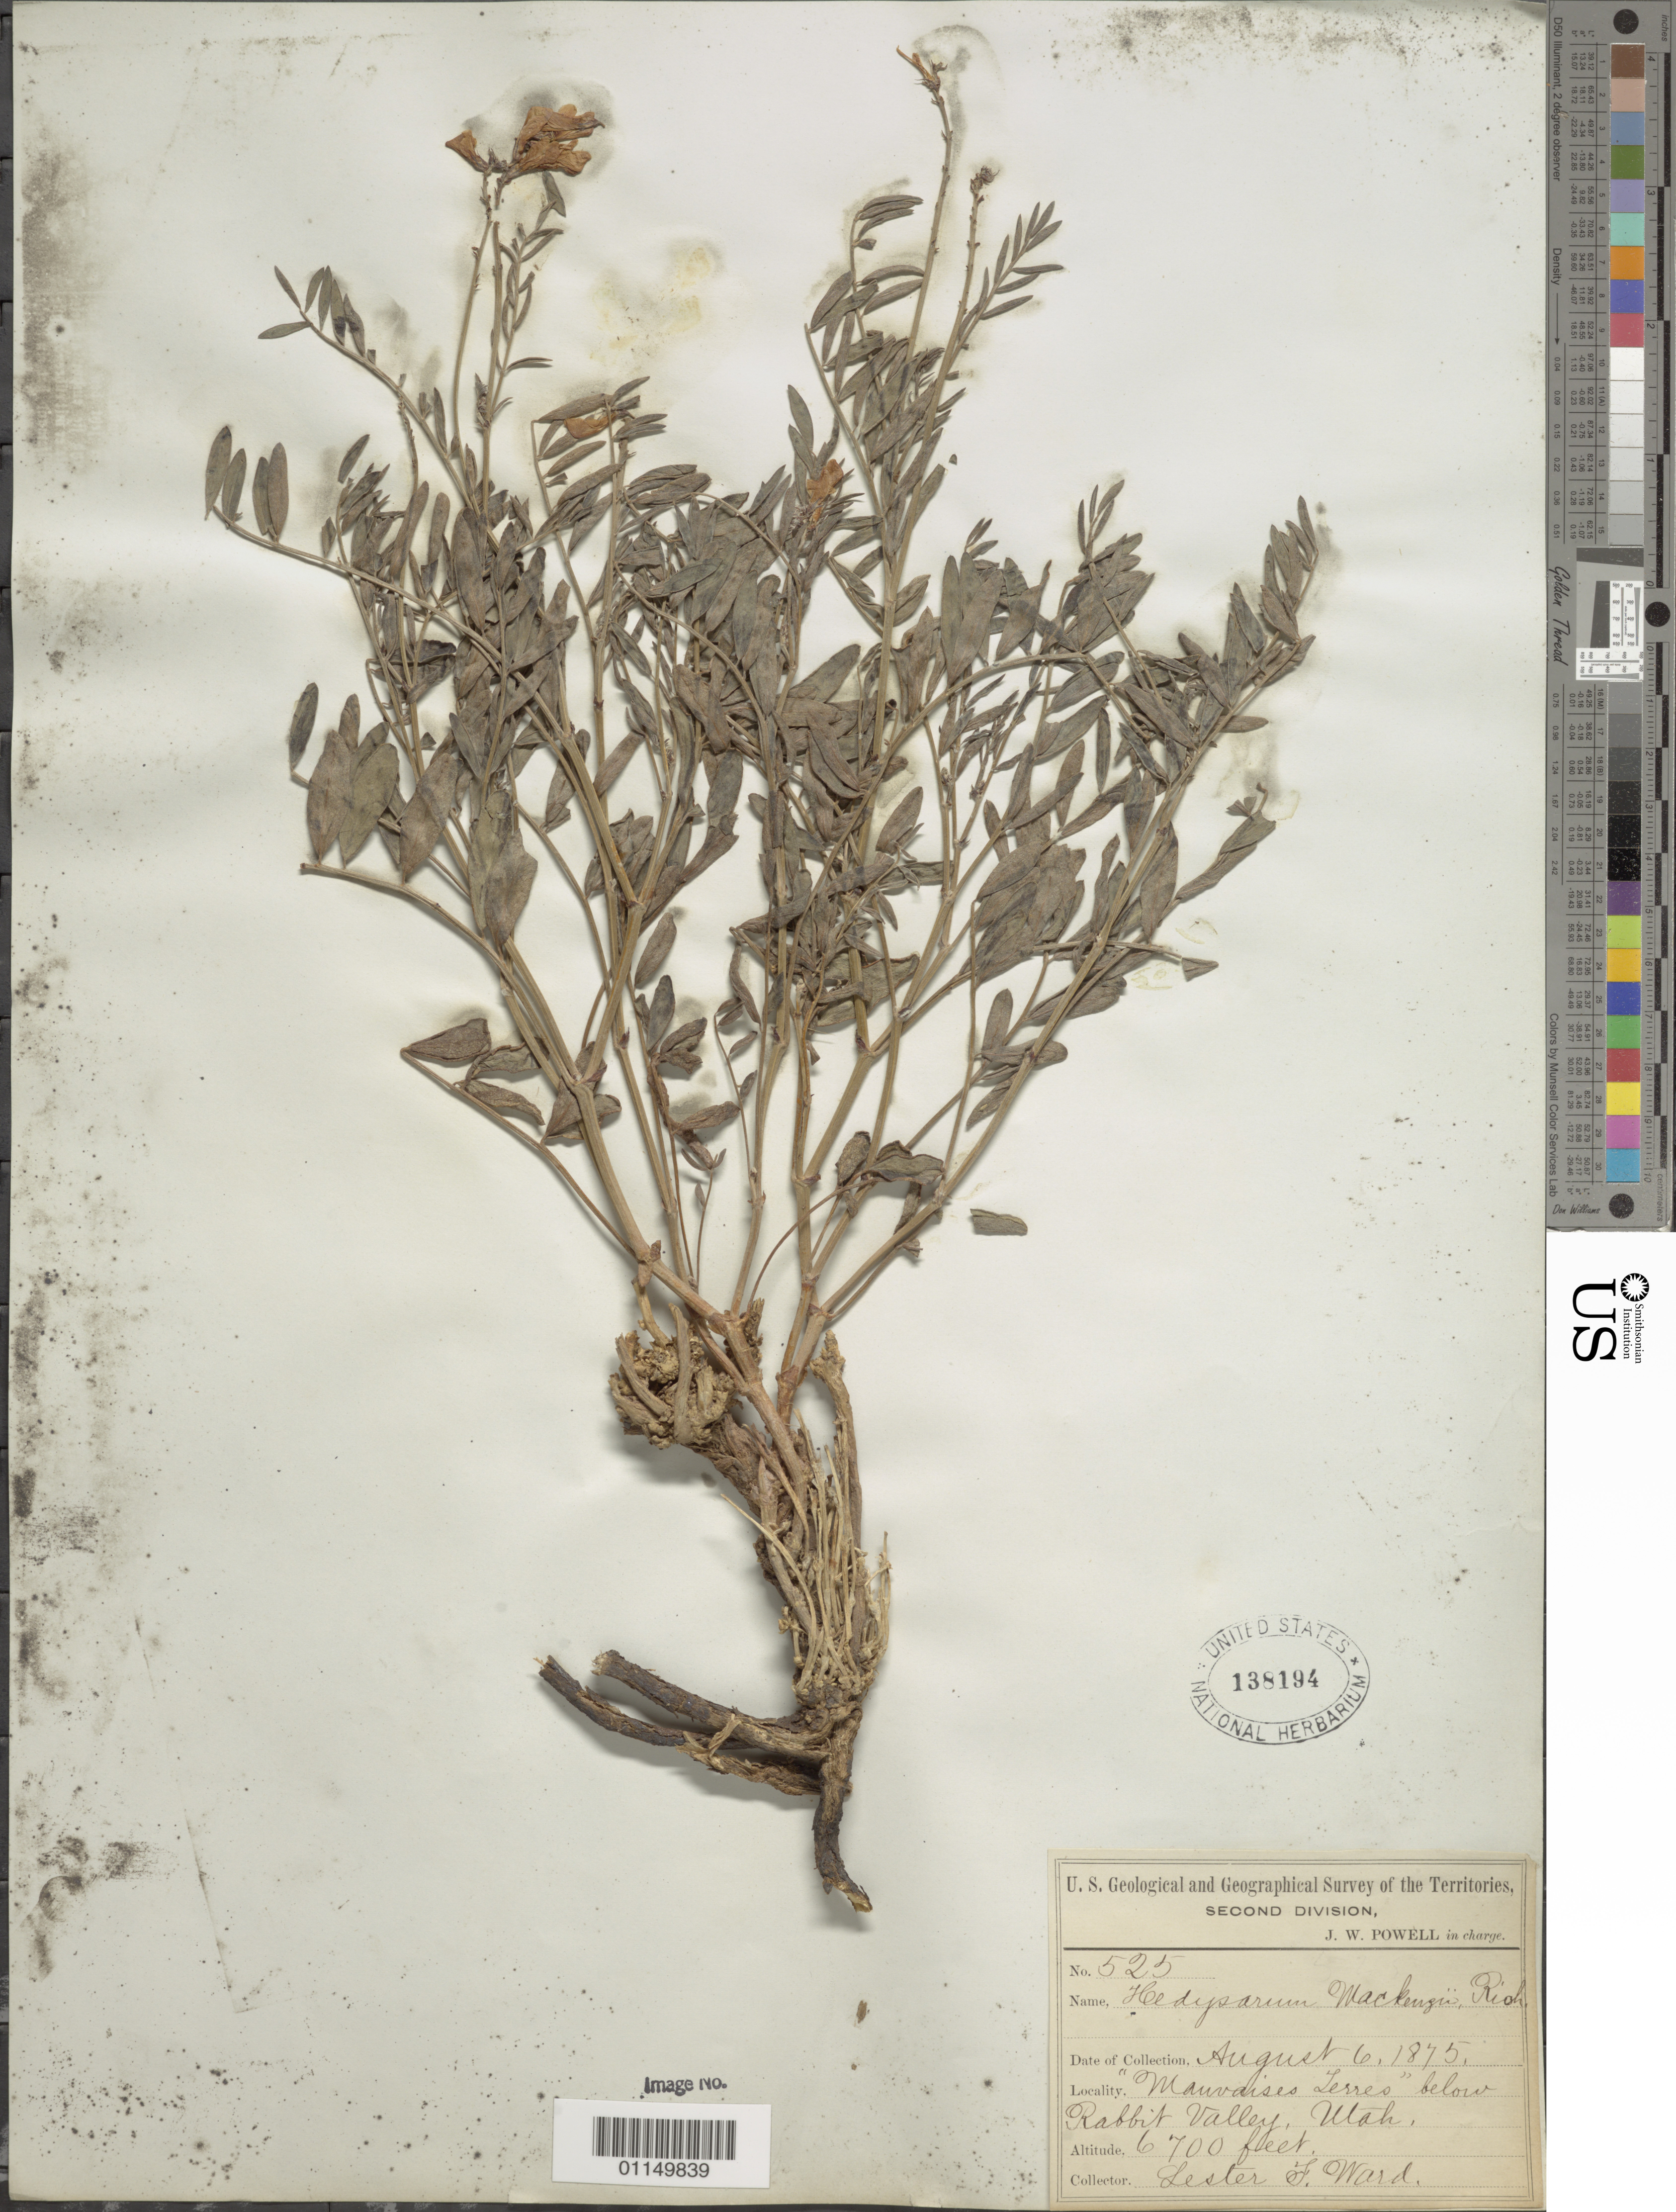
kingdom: Plantae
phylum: Tracheophyta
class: Magnoliopsida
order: Fabales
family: Fabaceae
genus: Hedysarum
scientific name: Hedysarum mackenziei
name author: Richardson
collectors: L. F. Ward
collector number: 525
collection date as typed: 06 Aug 1875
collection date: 1875-08-06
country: United States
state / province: Utah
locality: Rabbit Valley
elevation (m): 2042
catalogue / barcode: US 138194